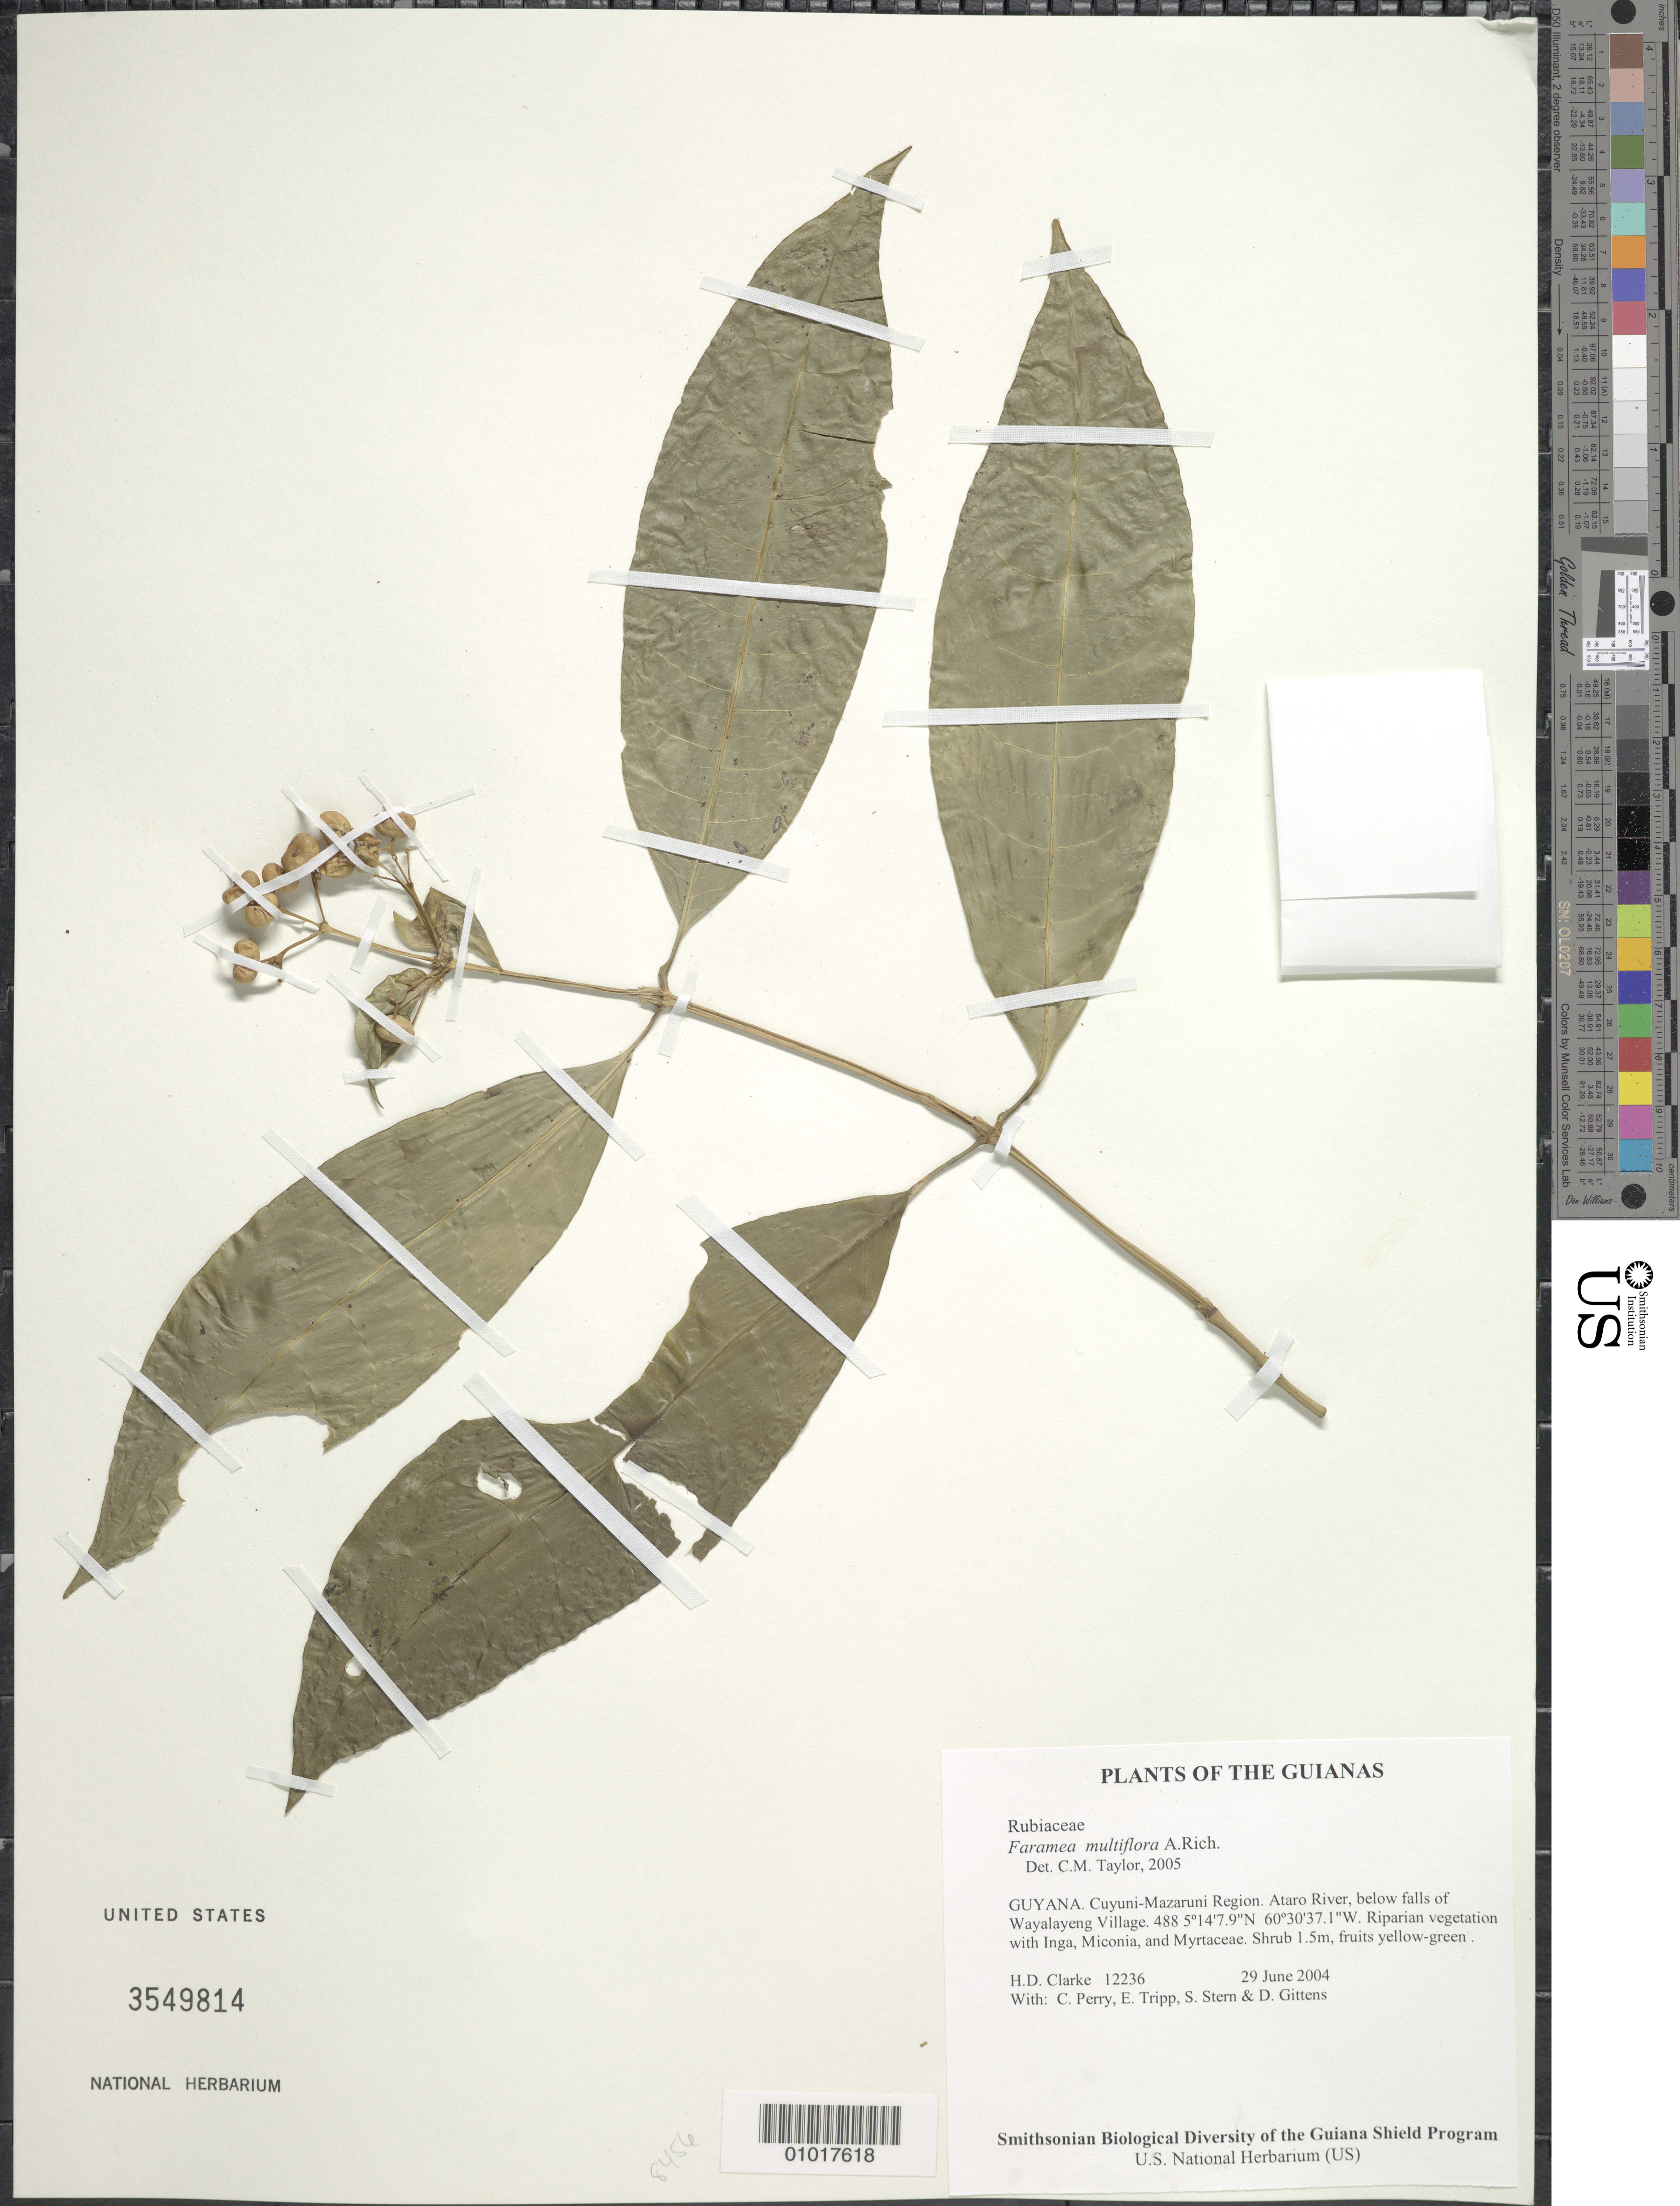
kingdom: Plantae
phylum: Tracheophyta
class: Magnoliopsida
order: Gentianales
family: Rubiaceae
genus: Faramea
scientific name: Faramea multiflora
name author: A. Rich. ex DC.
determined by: Taylor, Charlotte M.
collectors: H. D. Clarke, C. Perry, E. Tripp, S. R. Stern & D. Gittens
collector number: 12236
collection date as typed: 29 June 2004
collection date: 2004-06-29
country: Guyana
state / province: Cuyuni-Mazaruni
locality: Ataro River, below falls of Wayalayeng Village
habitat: Riparian vegetation with Inga, Miconia, and Myrtaceae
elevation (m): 488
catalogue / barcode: US 3549814